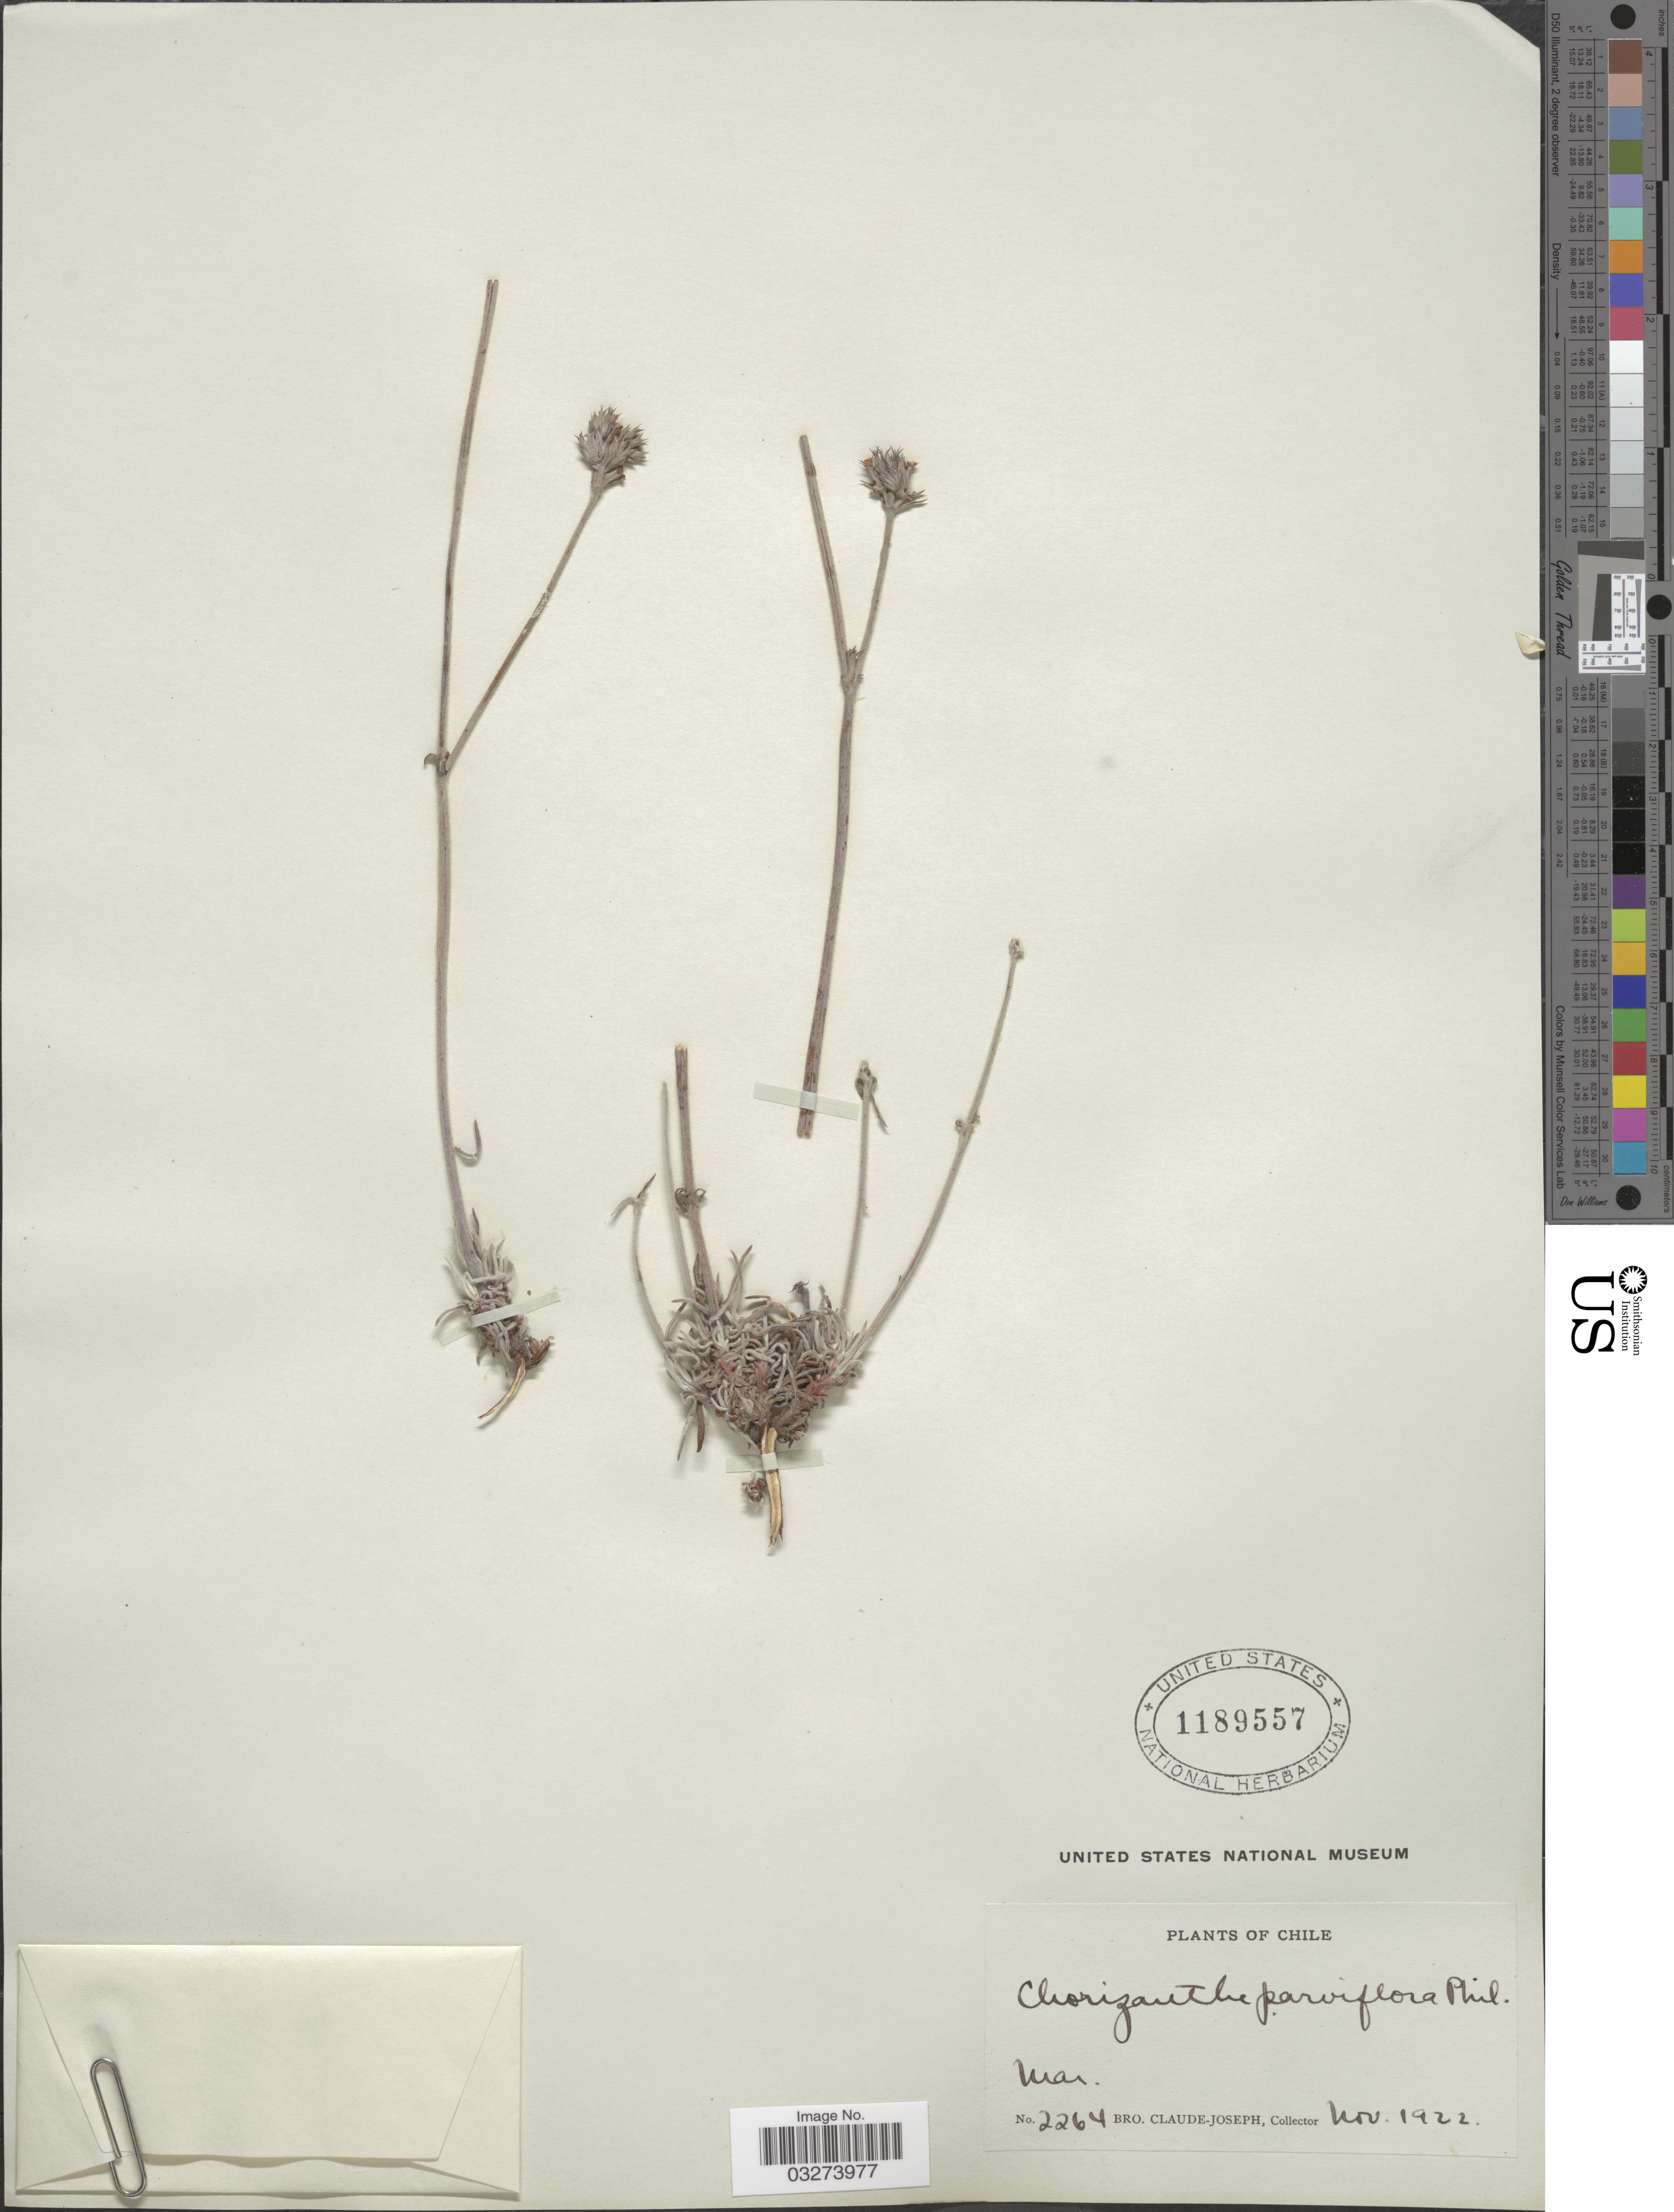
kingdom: Plantae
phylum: Tracheophyta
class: Magnoliopsida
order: Caryophyllales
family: Polygonaceae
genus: Chorizanthe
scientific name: Chorizanthe parviflora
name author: Phil.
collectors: Bro. Claude-Joseph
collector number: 2264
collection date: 1922-11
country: Chile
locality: Mar.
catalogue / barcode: US 1189557